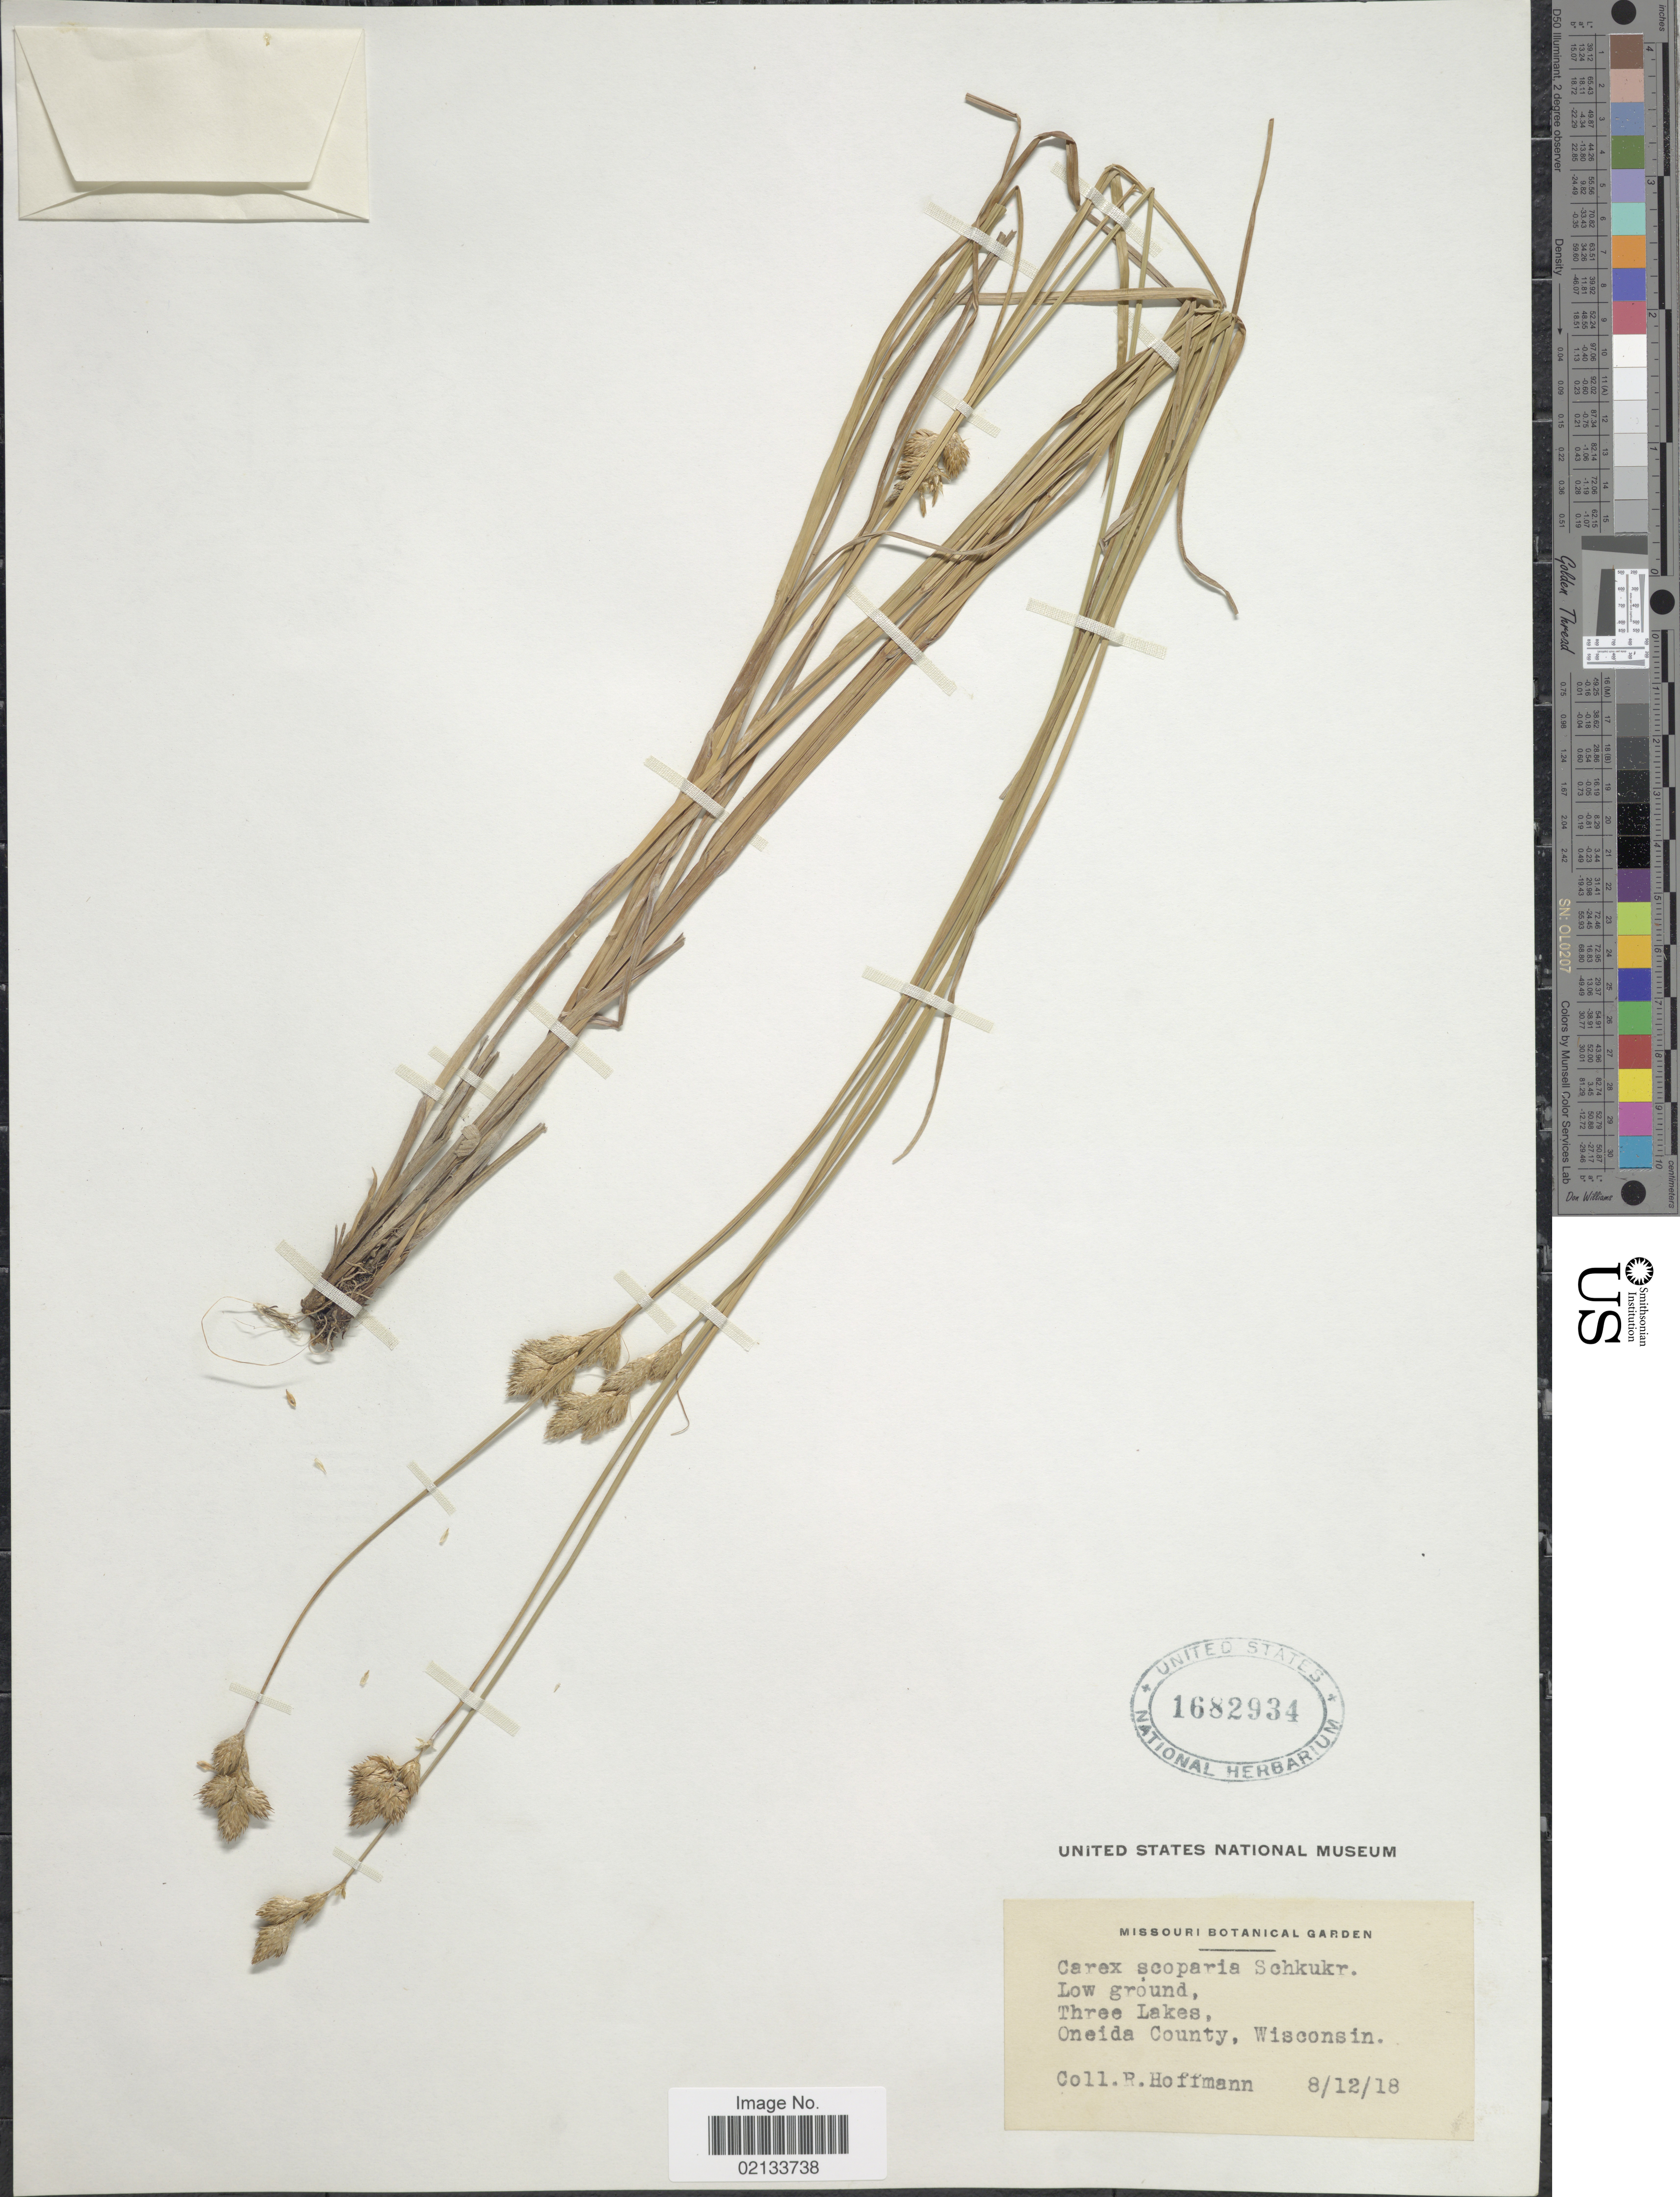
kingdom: Plantae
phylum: Tracheophyta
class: Liliopsida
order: Poales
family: Cyperaceae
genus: Carex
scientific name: Carex scoparia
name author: Schkuhr ex Willd.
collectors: R. Hoffmann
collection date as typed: Transcribed d/m/y: 12/8/18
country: United States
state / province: Wisconsin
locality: Low ground, Three Lakes, Oneida County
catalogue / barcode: US 1682934